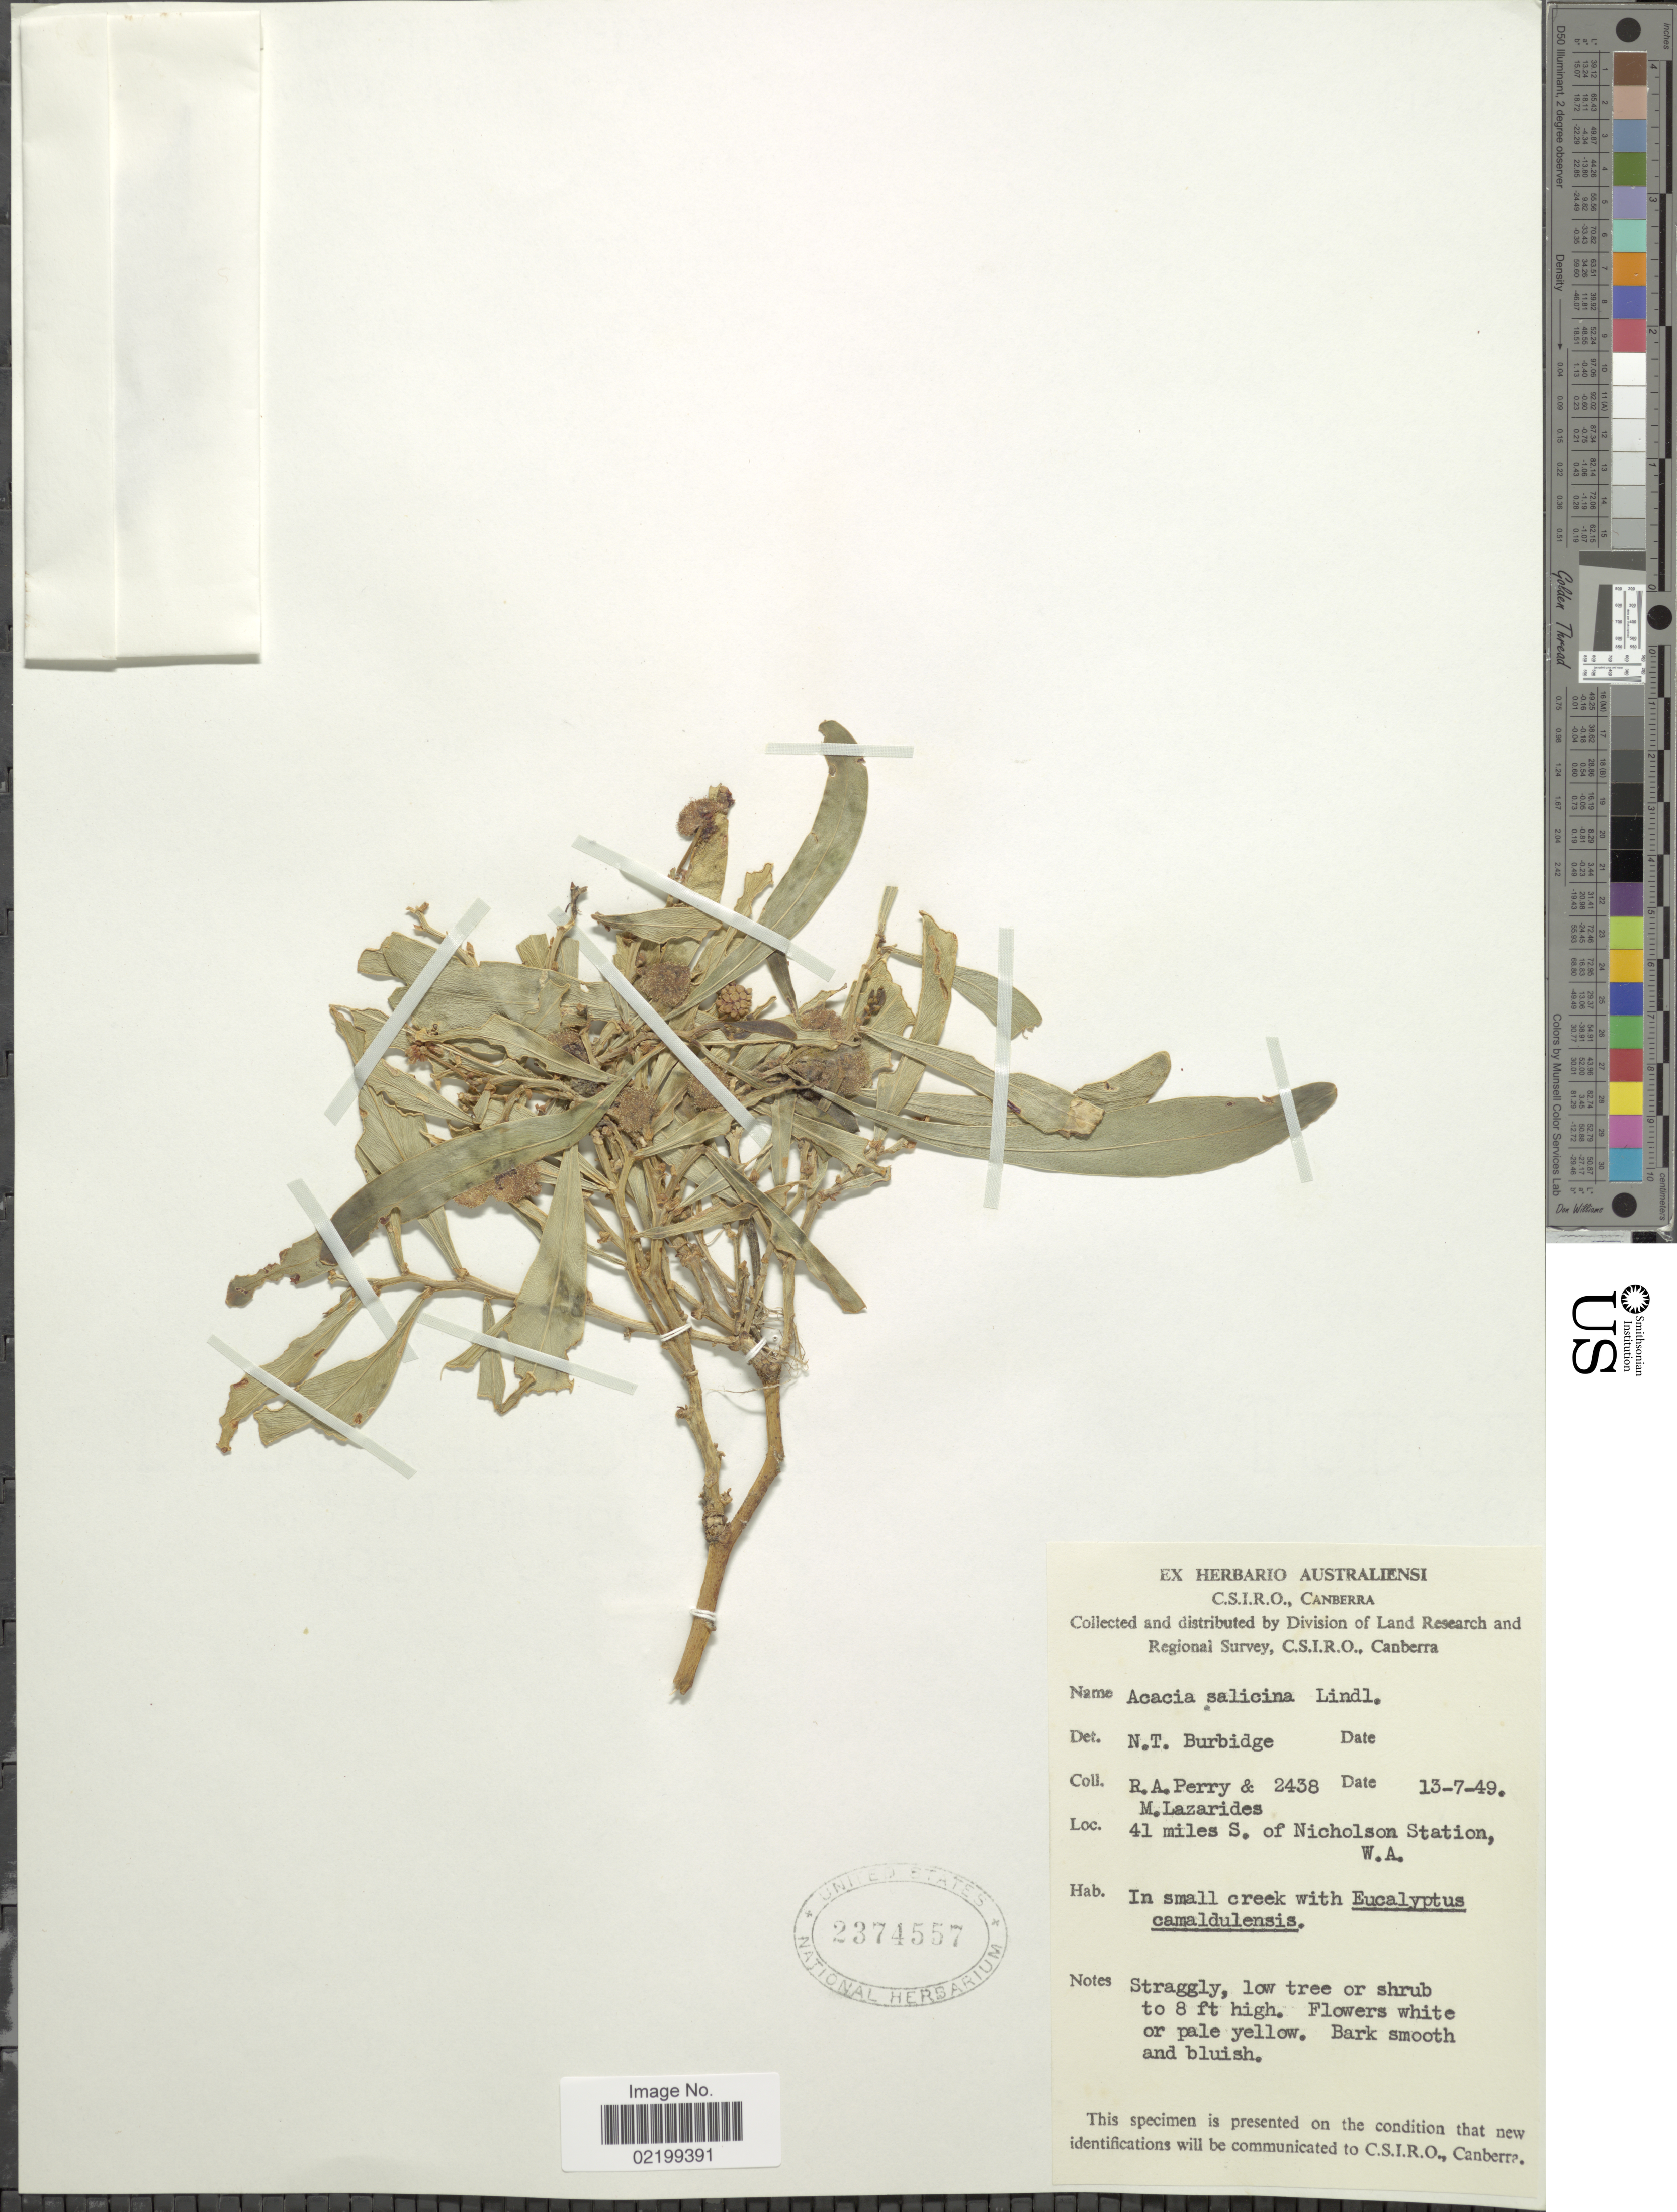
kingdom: Plantae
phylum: Tracheophyta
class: Magnoliopsida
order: Fabales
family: Fabaceae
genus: Acacia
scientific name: Acacia salicina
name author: Lindl.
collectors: Perry, R. A. & M. Lazarides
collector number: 2438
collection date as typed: Transcribed d/m/y: 13/7/49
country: Australia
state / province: Western Australia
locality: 41 miles S. of Nicholson Station, in small creek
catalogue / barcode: US 2374557